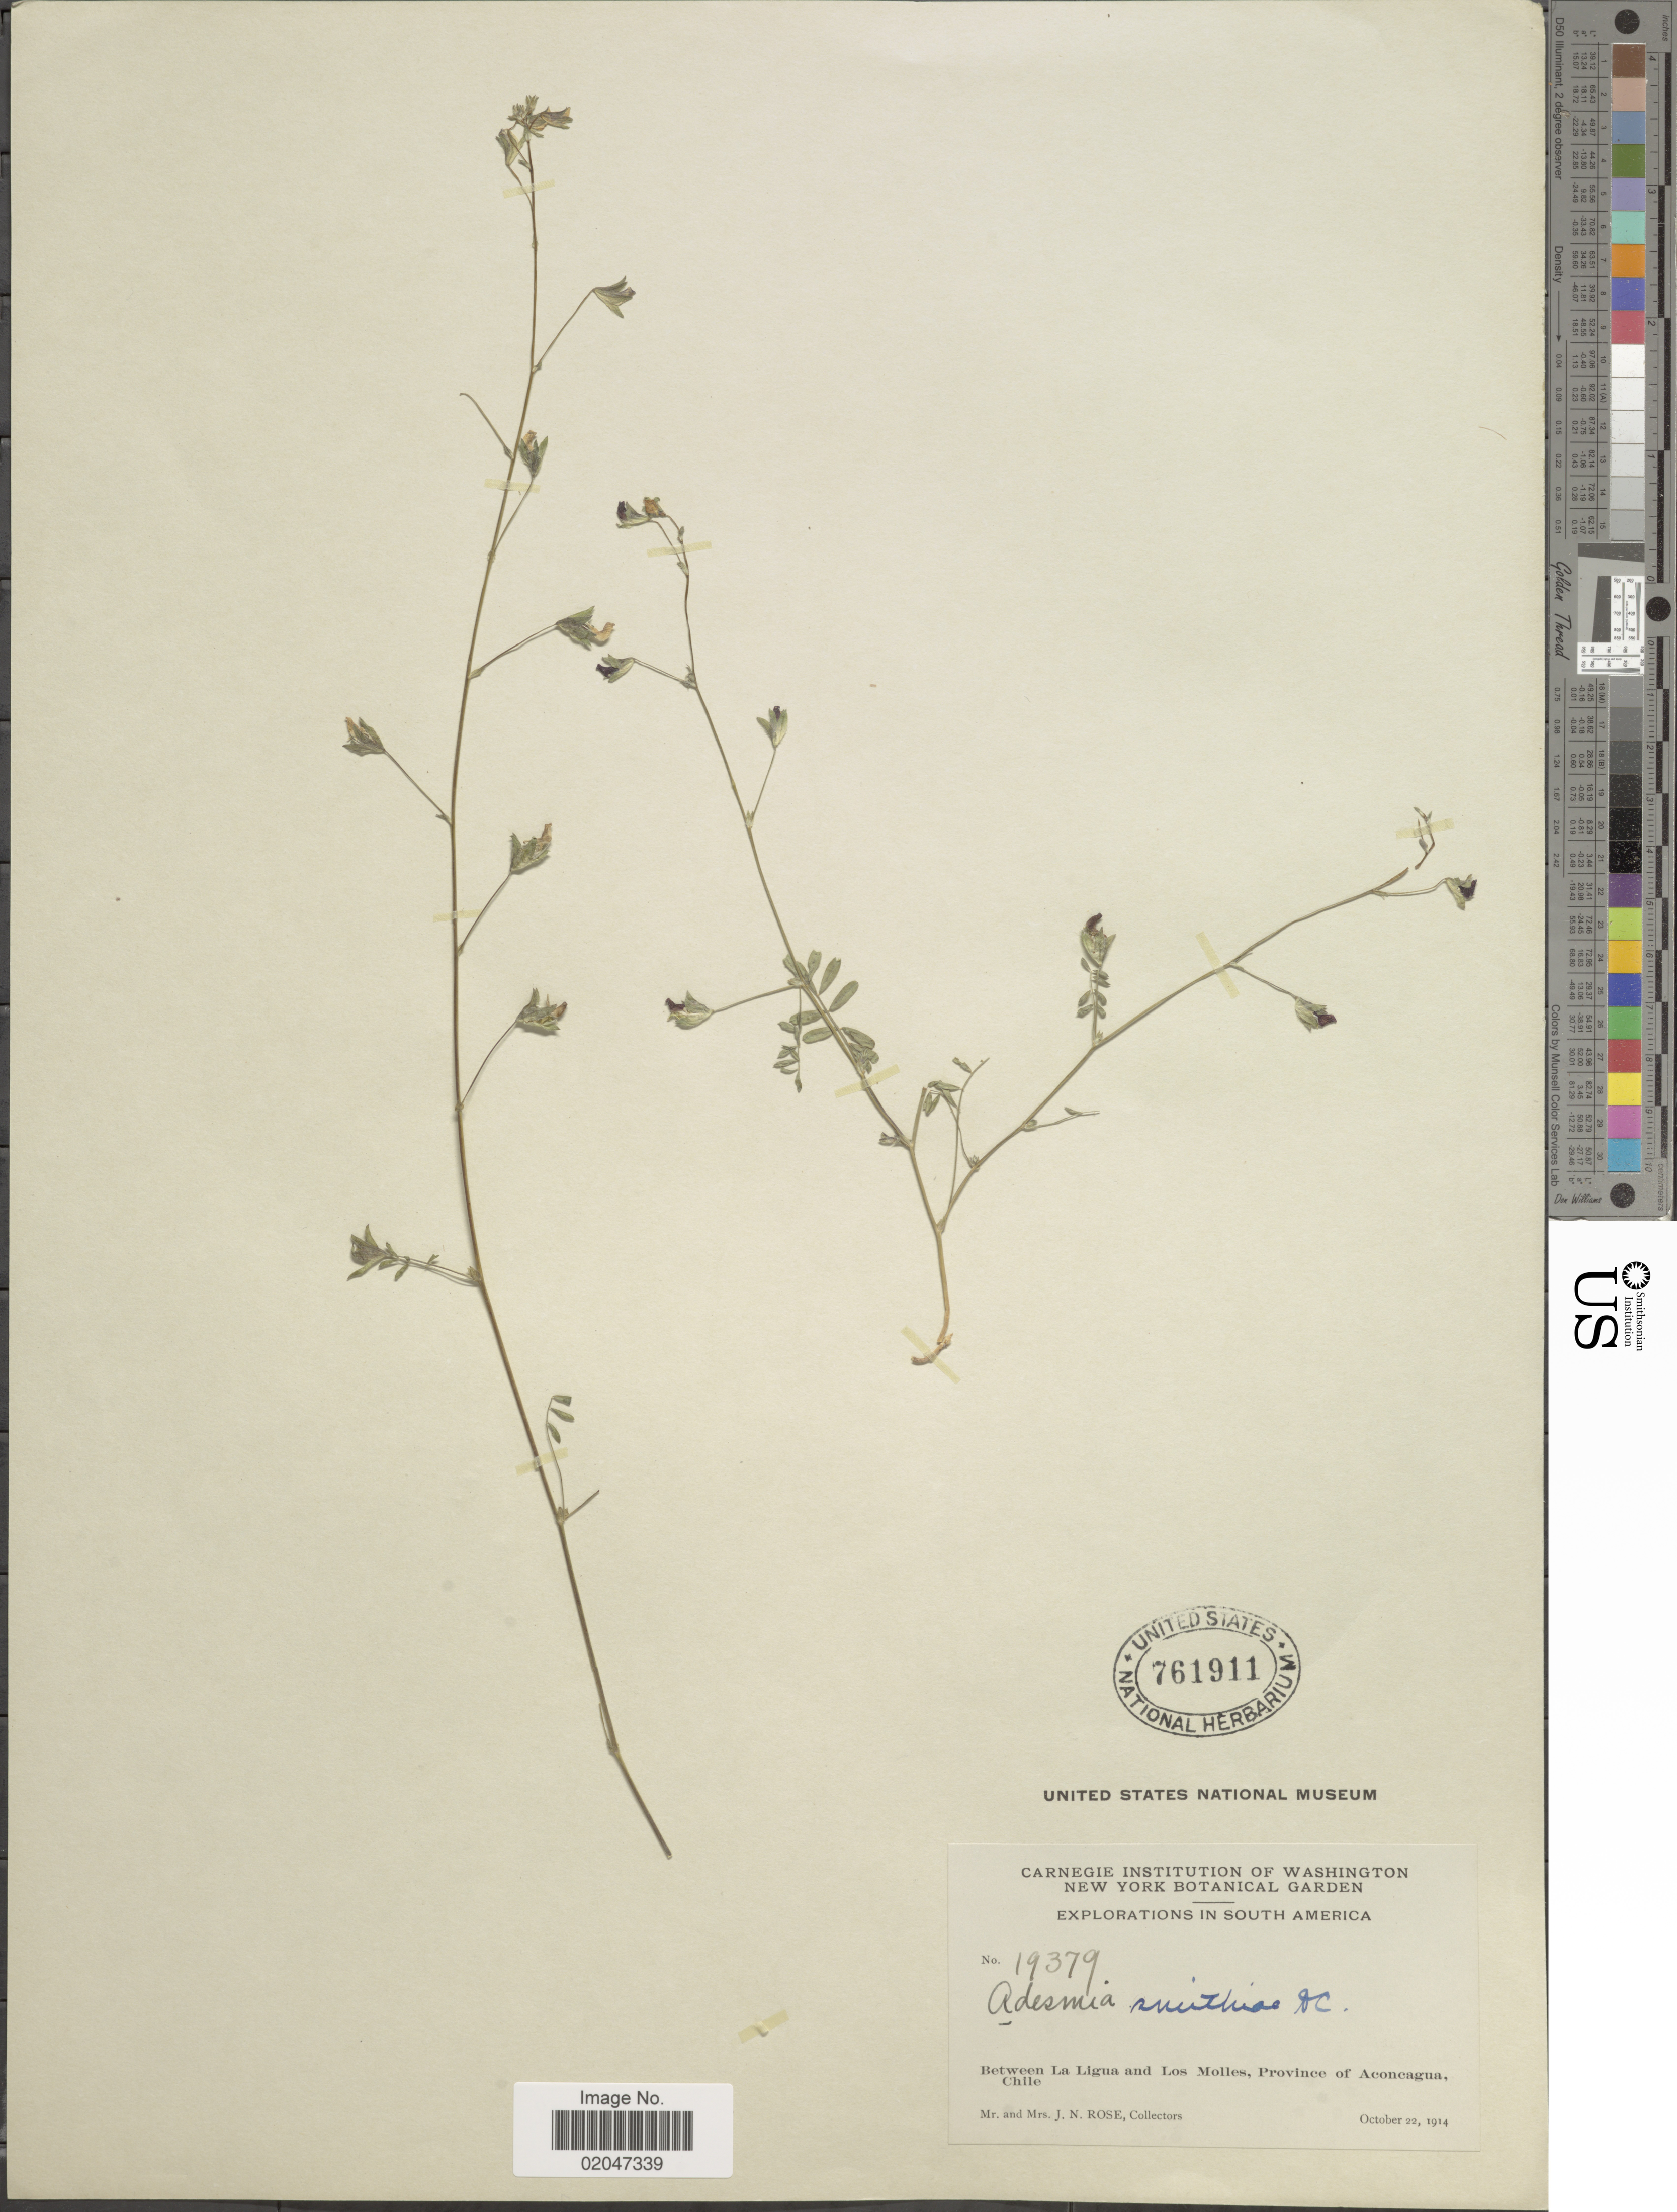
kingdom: Plantae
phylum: Tracheophyta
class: Magnoliopsida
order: Fabales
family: Fabaceae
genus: Adesmia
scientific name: Adesmia tenella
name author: Hook. & Arn.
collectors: J. N. Rose & L. B. Rose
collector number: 19379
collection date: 1914-10-22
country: Chile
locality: Between La Ligua and Los Molles, province of Aconcagua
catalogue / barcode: US 761911